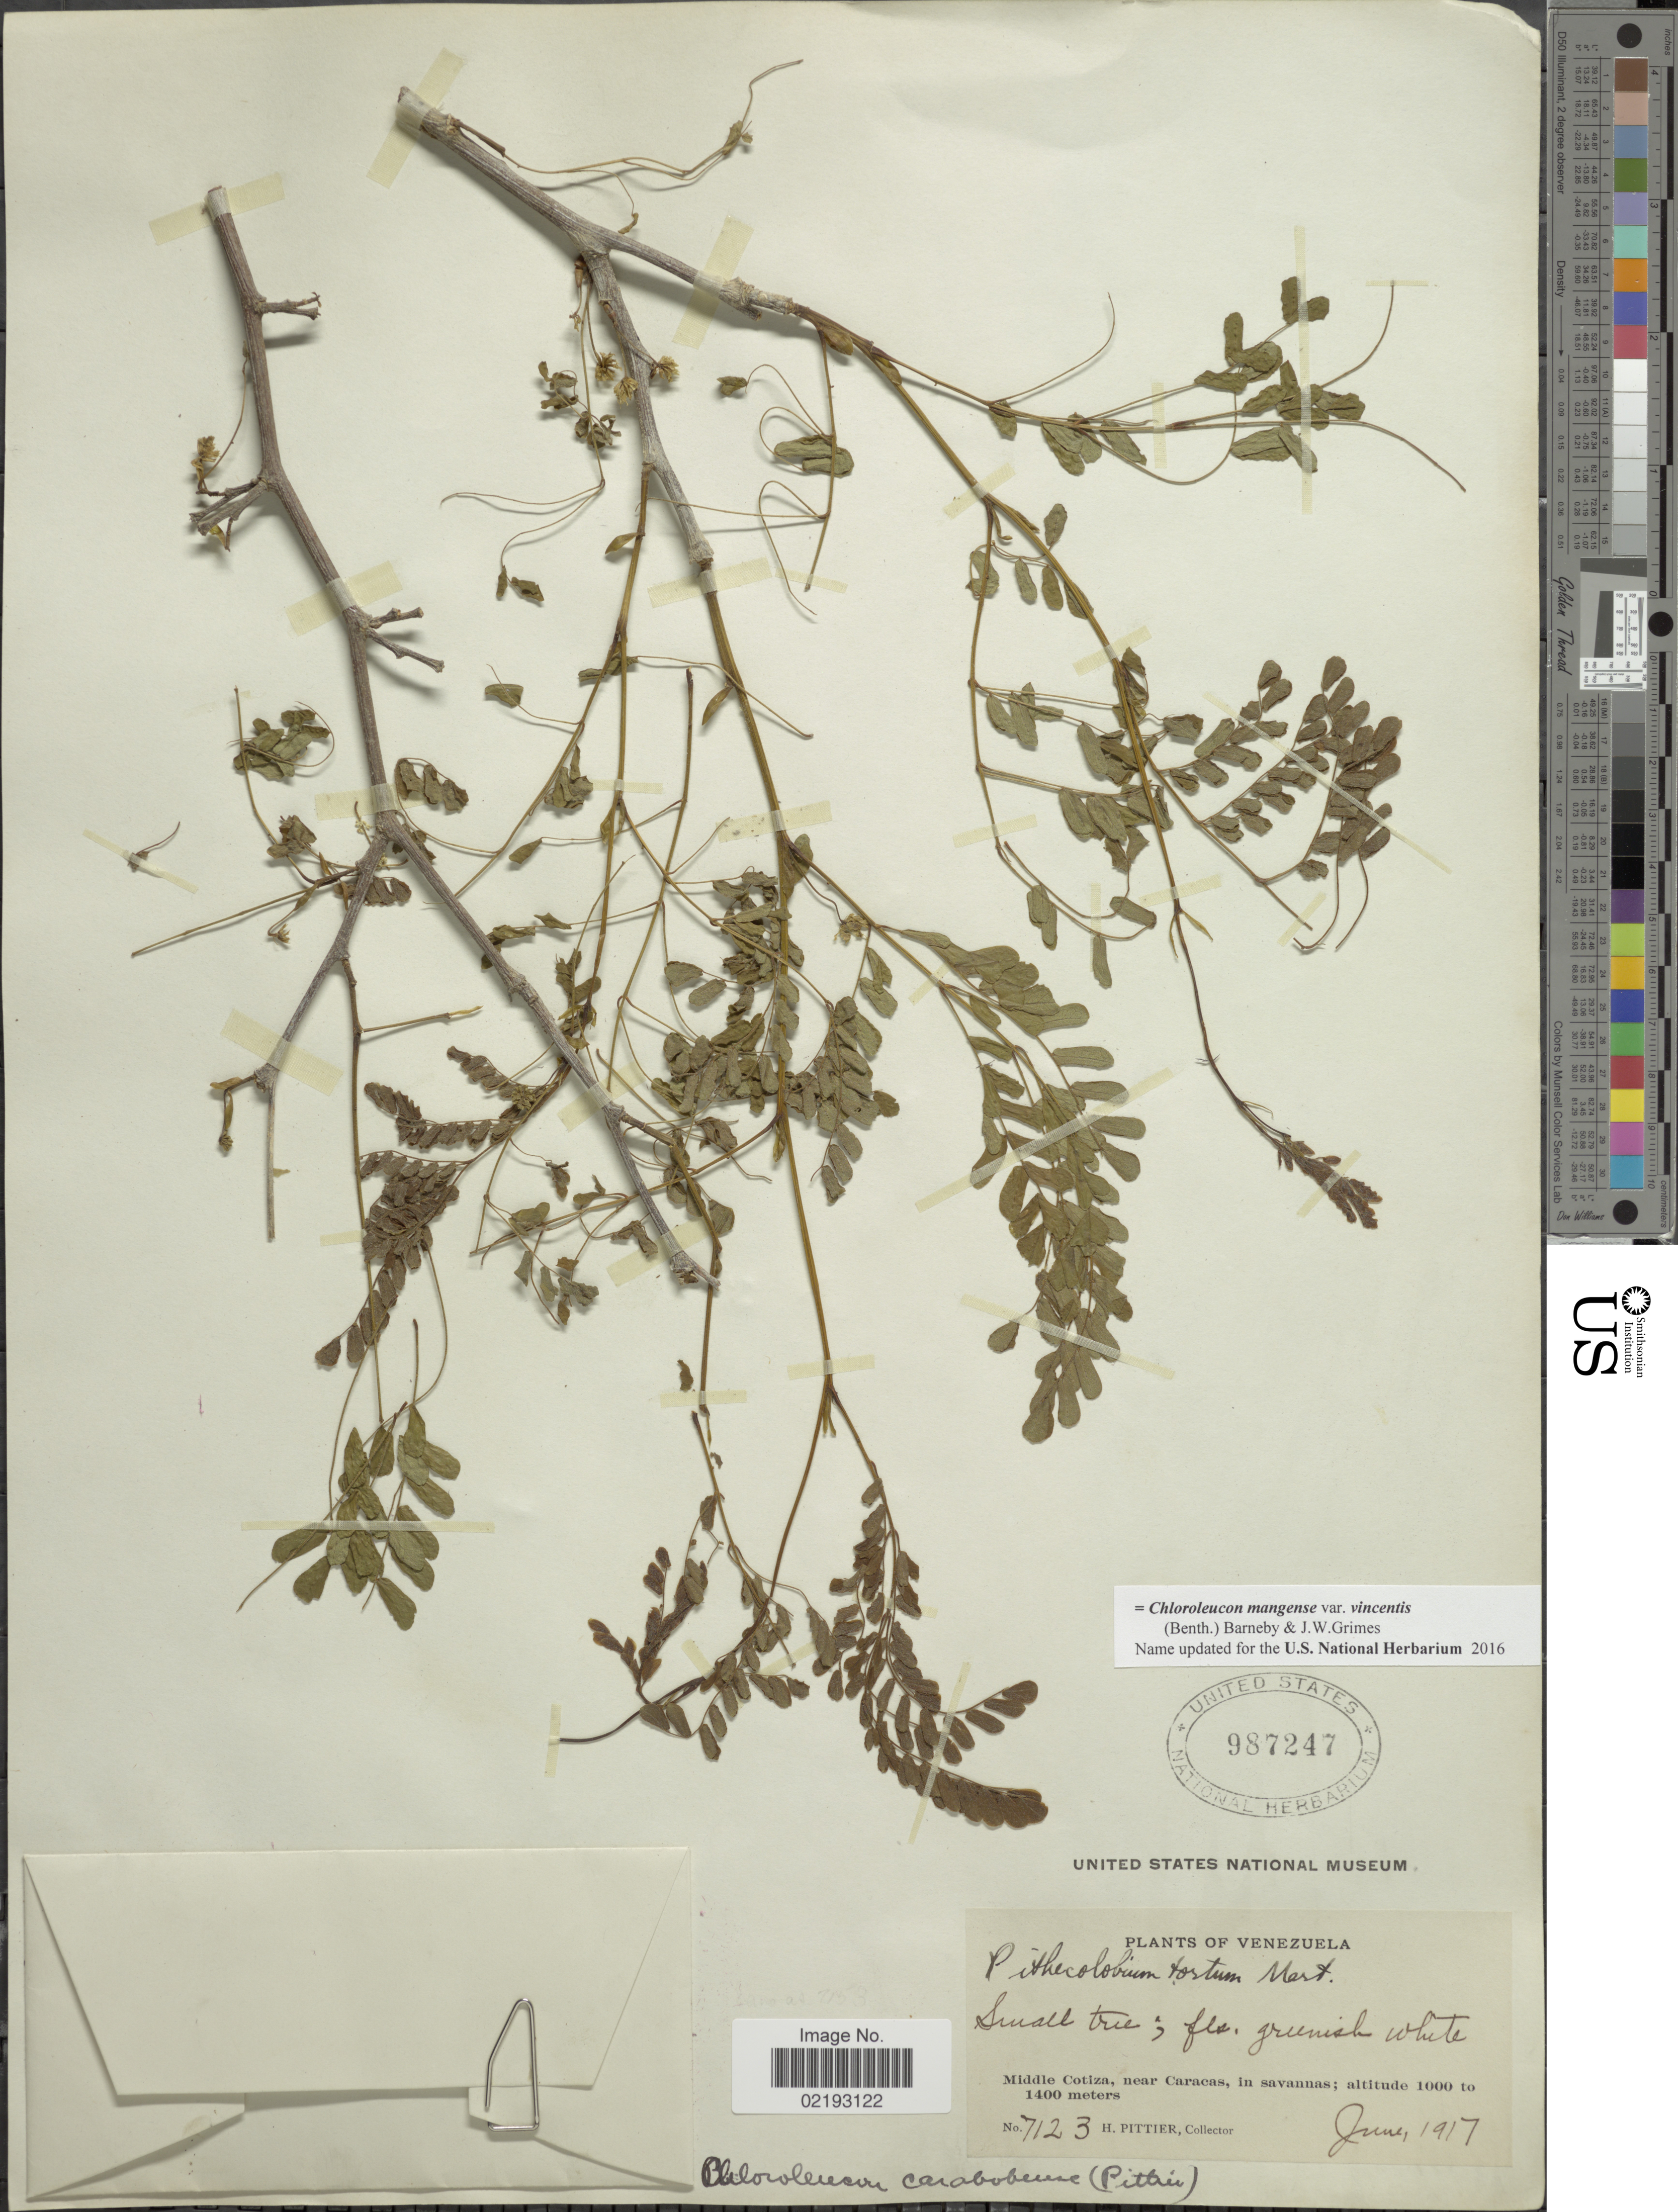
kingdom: Plantae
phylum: Tracheophyta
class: Magnoliopsida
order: Fabales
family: Fabaceae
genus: Chloroleucon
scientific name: Chloroleucon mangense var. vincentis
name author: (Benth.) Barneby & J.W. Grimes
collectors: H. F. Pittier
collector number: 7123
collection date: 1917-06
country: Venezuela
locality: Middle Cotiza, near Caracas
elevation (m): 1000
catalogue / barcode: US 987247